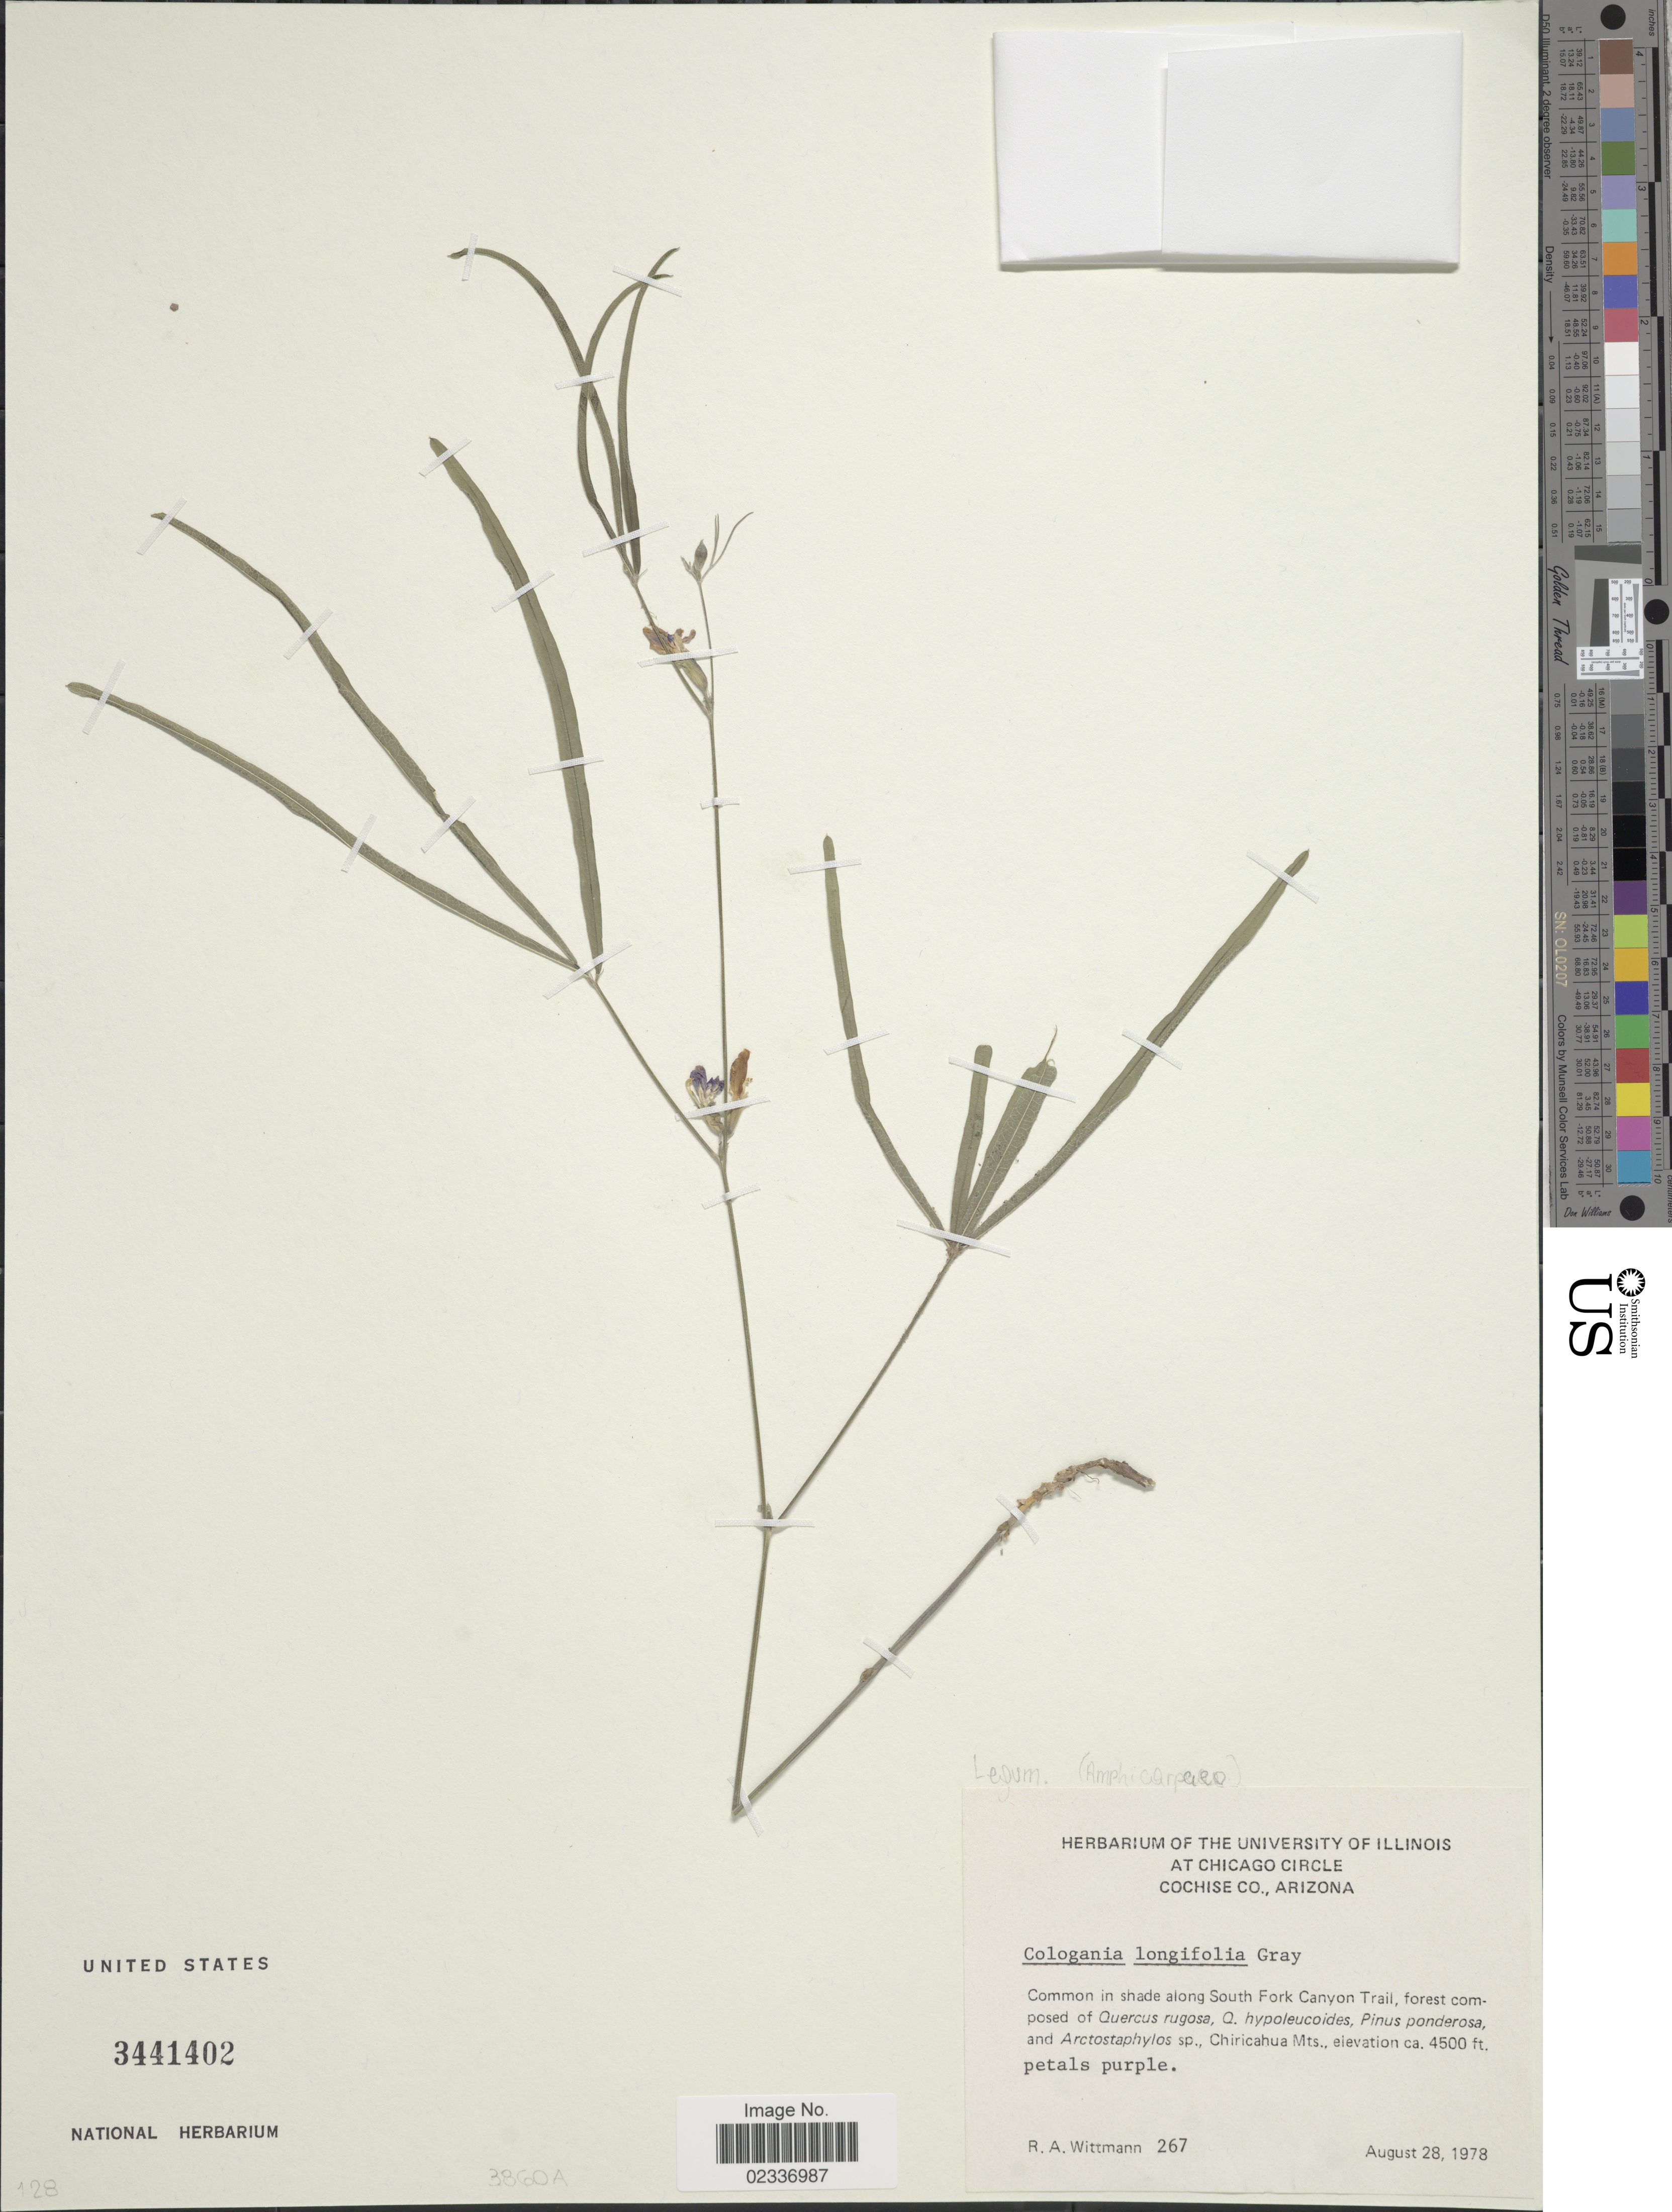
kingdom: Plantae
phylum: Tracheophyta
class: Magnoliopsida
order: Fabales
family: Fabaceae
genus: Cologania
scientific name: Cologania angustifolia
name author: Kunth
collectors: R. Wittmann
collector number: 267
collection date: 1978-08-28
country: United States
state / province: Arizona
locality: Along South Fork Canyon Trail. Chiricahua Mts.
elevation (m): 1372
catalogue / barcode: US 3441402